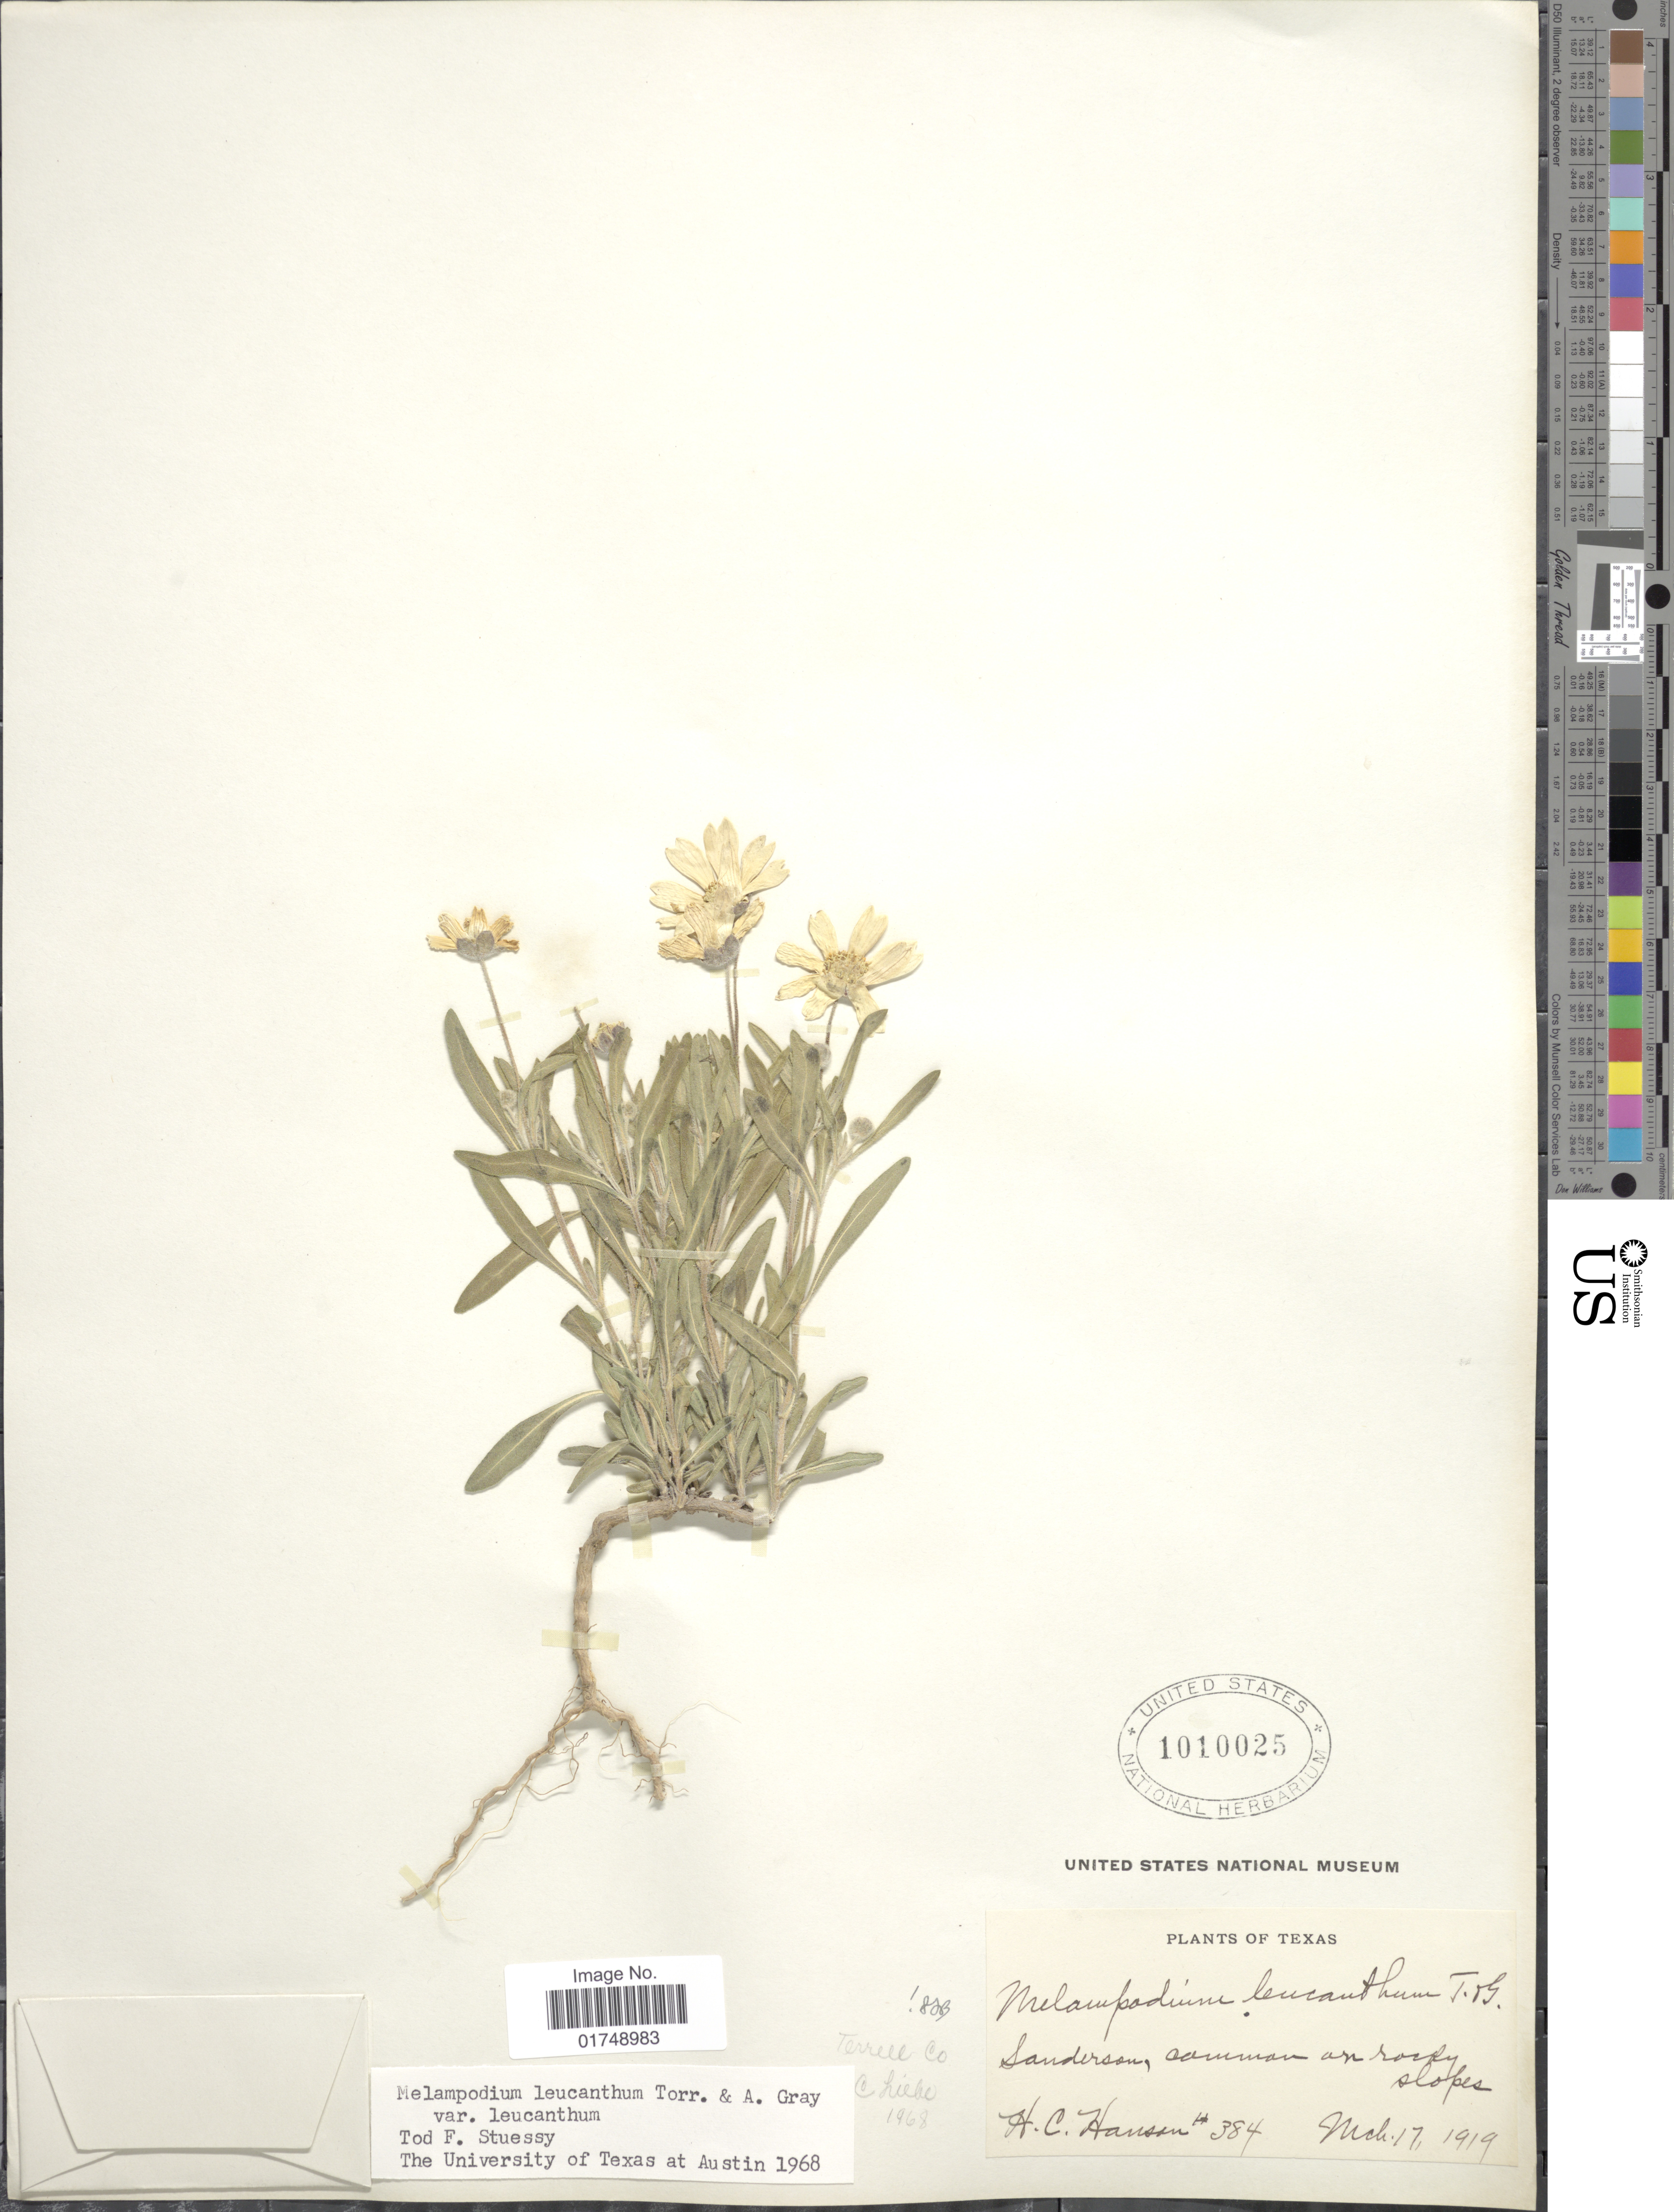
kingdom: Plantae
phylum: Tracheophyta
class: Magnoliopsida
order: Asterales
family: Asteraceae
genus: Melampodium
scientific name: Melampodium leucanthum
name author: Torr. & A. Gray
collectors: H. C. Hansen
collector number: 387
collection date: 1919-03-17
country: United States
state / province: Texas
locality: Sanderson, Terrel Co.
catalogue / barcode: US 1010025